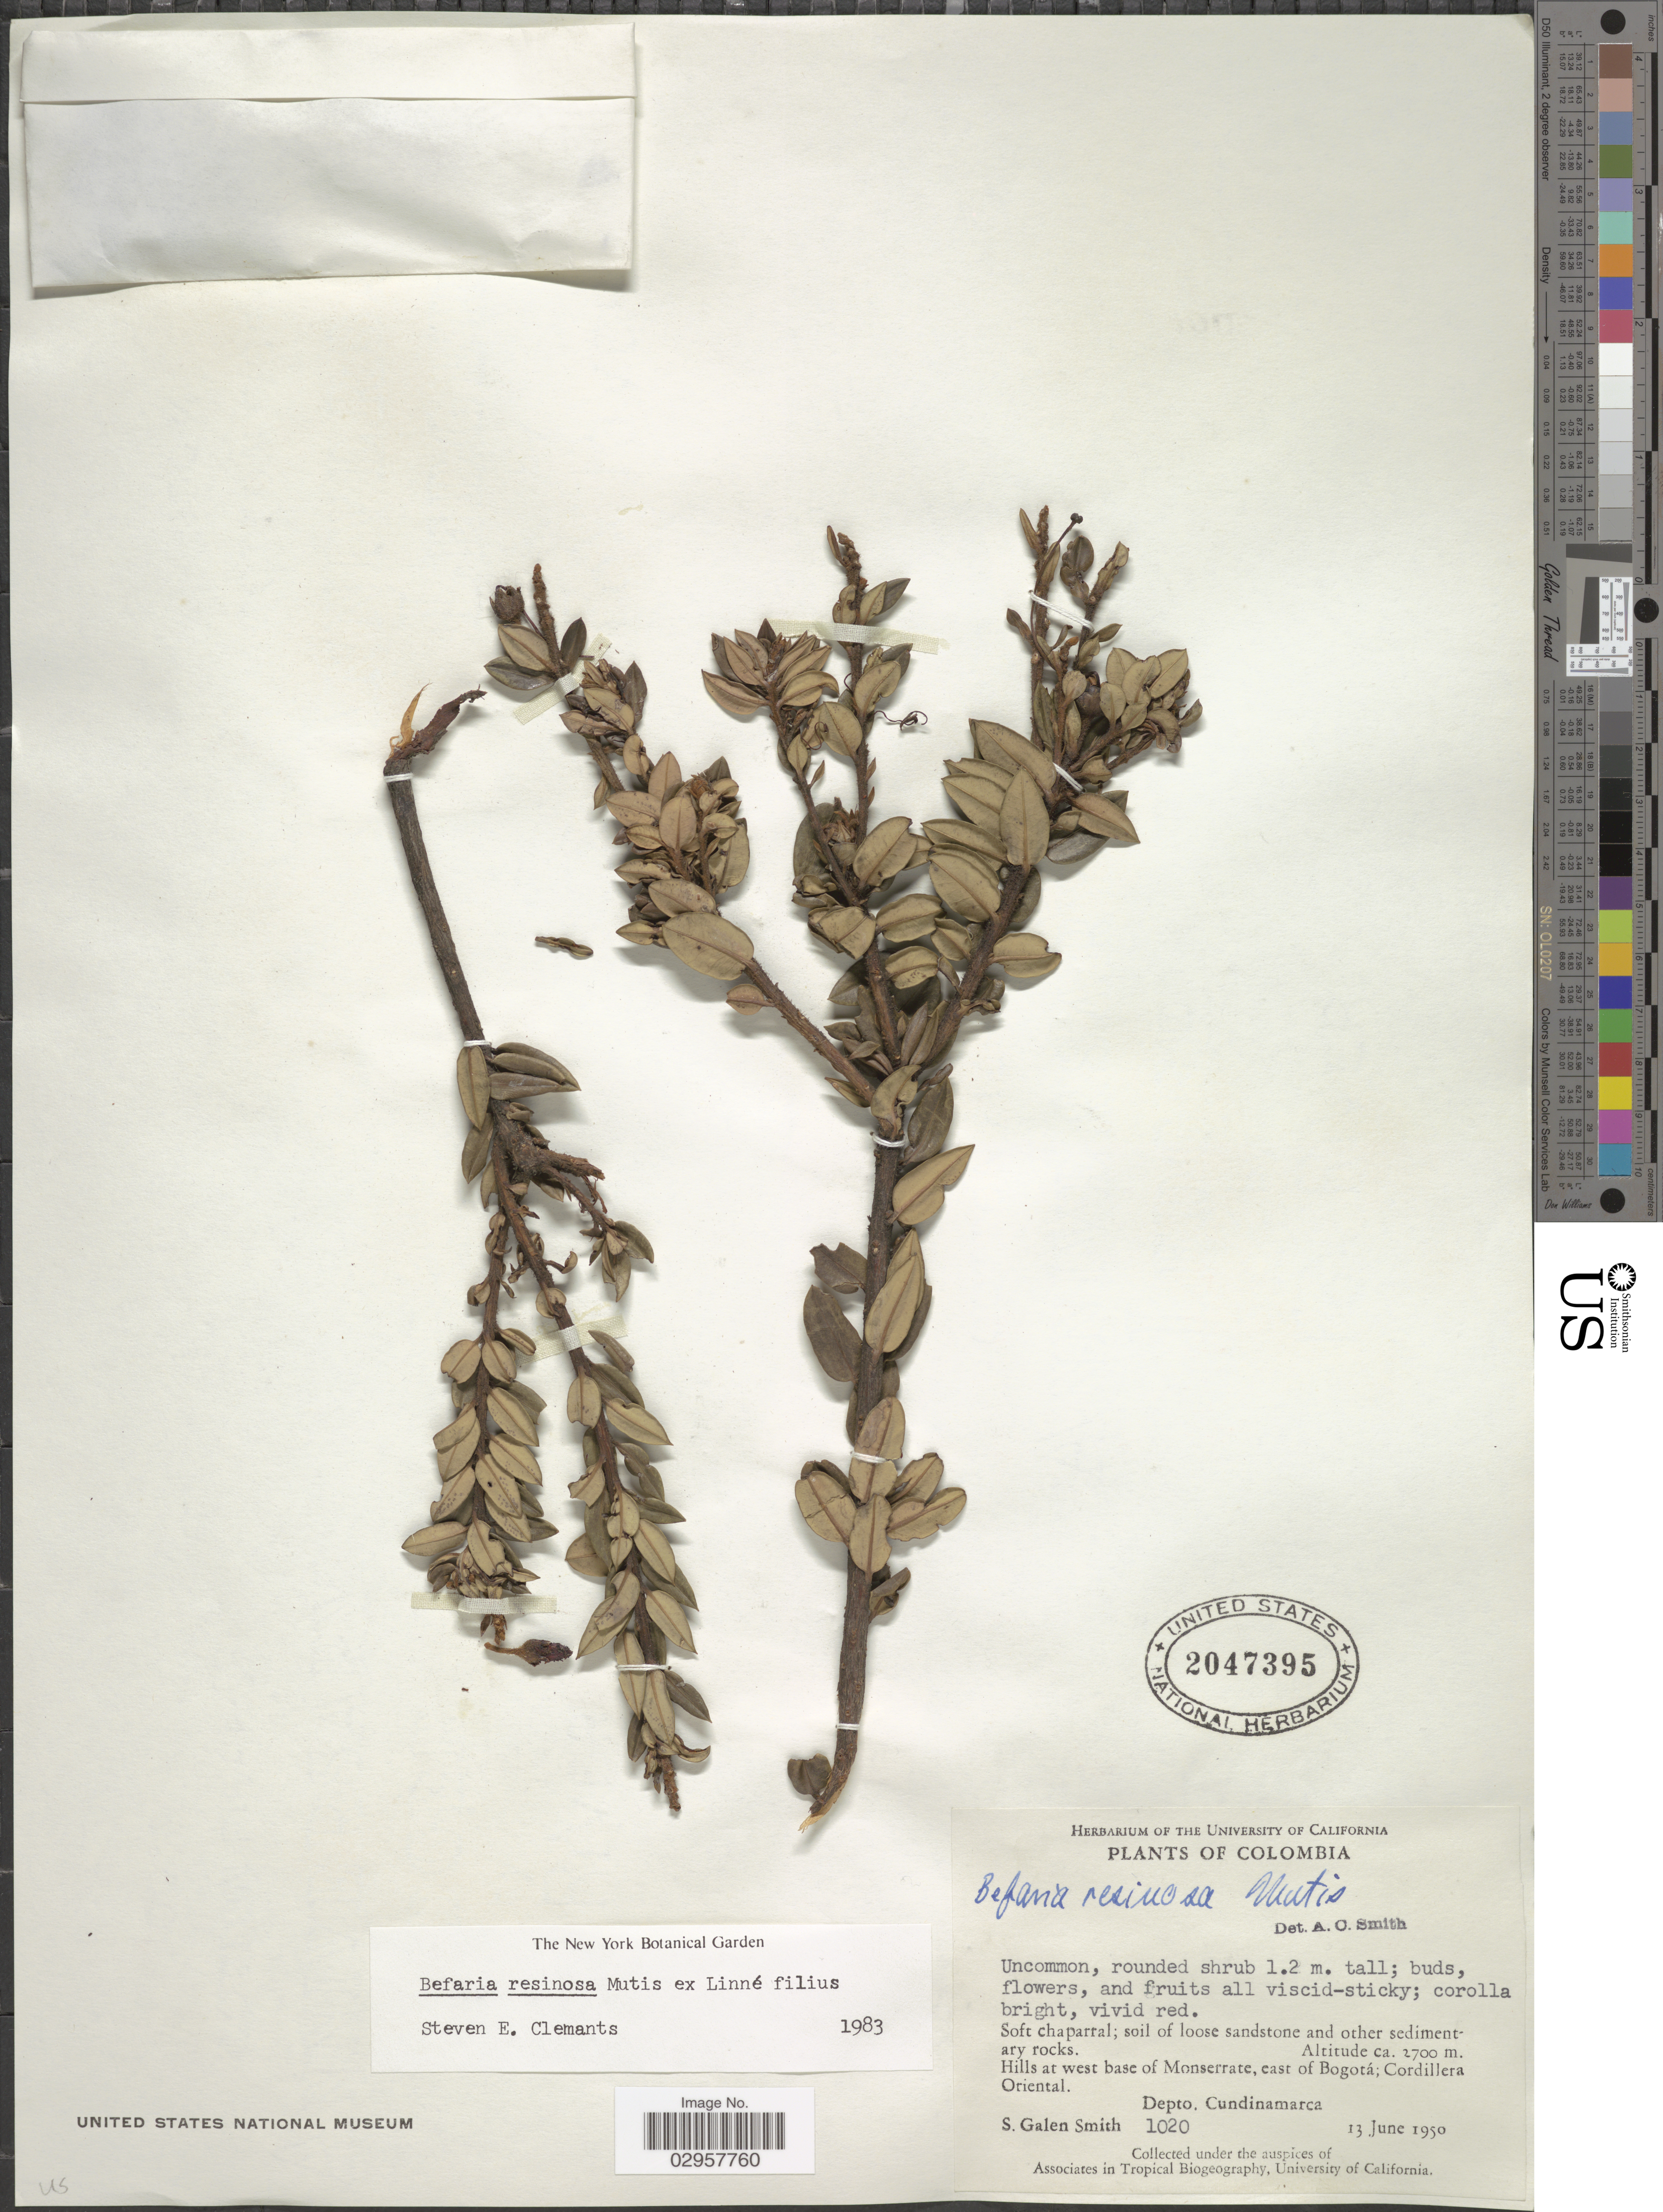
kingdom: Plantae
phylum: Tracheophyta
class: Magnoliopsida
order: Ericales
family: Ericaceae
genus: Befaria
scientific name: Befaria resinosa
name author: Mutis ex L. f.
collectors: S. G. Smith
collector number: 1020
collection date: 1950-06-13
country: Colombia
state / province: Cundinamarca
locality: Depto. Cundinamarca. Hills at west base of Monserrate, east of Bogotá; Cordillera Oriental.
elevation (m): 2700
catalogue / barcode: US 2047395